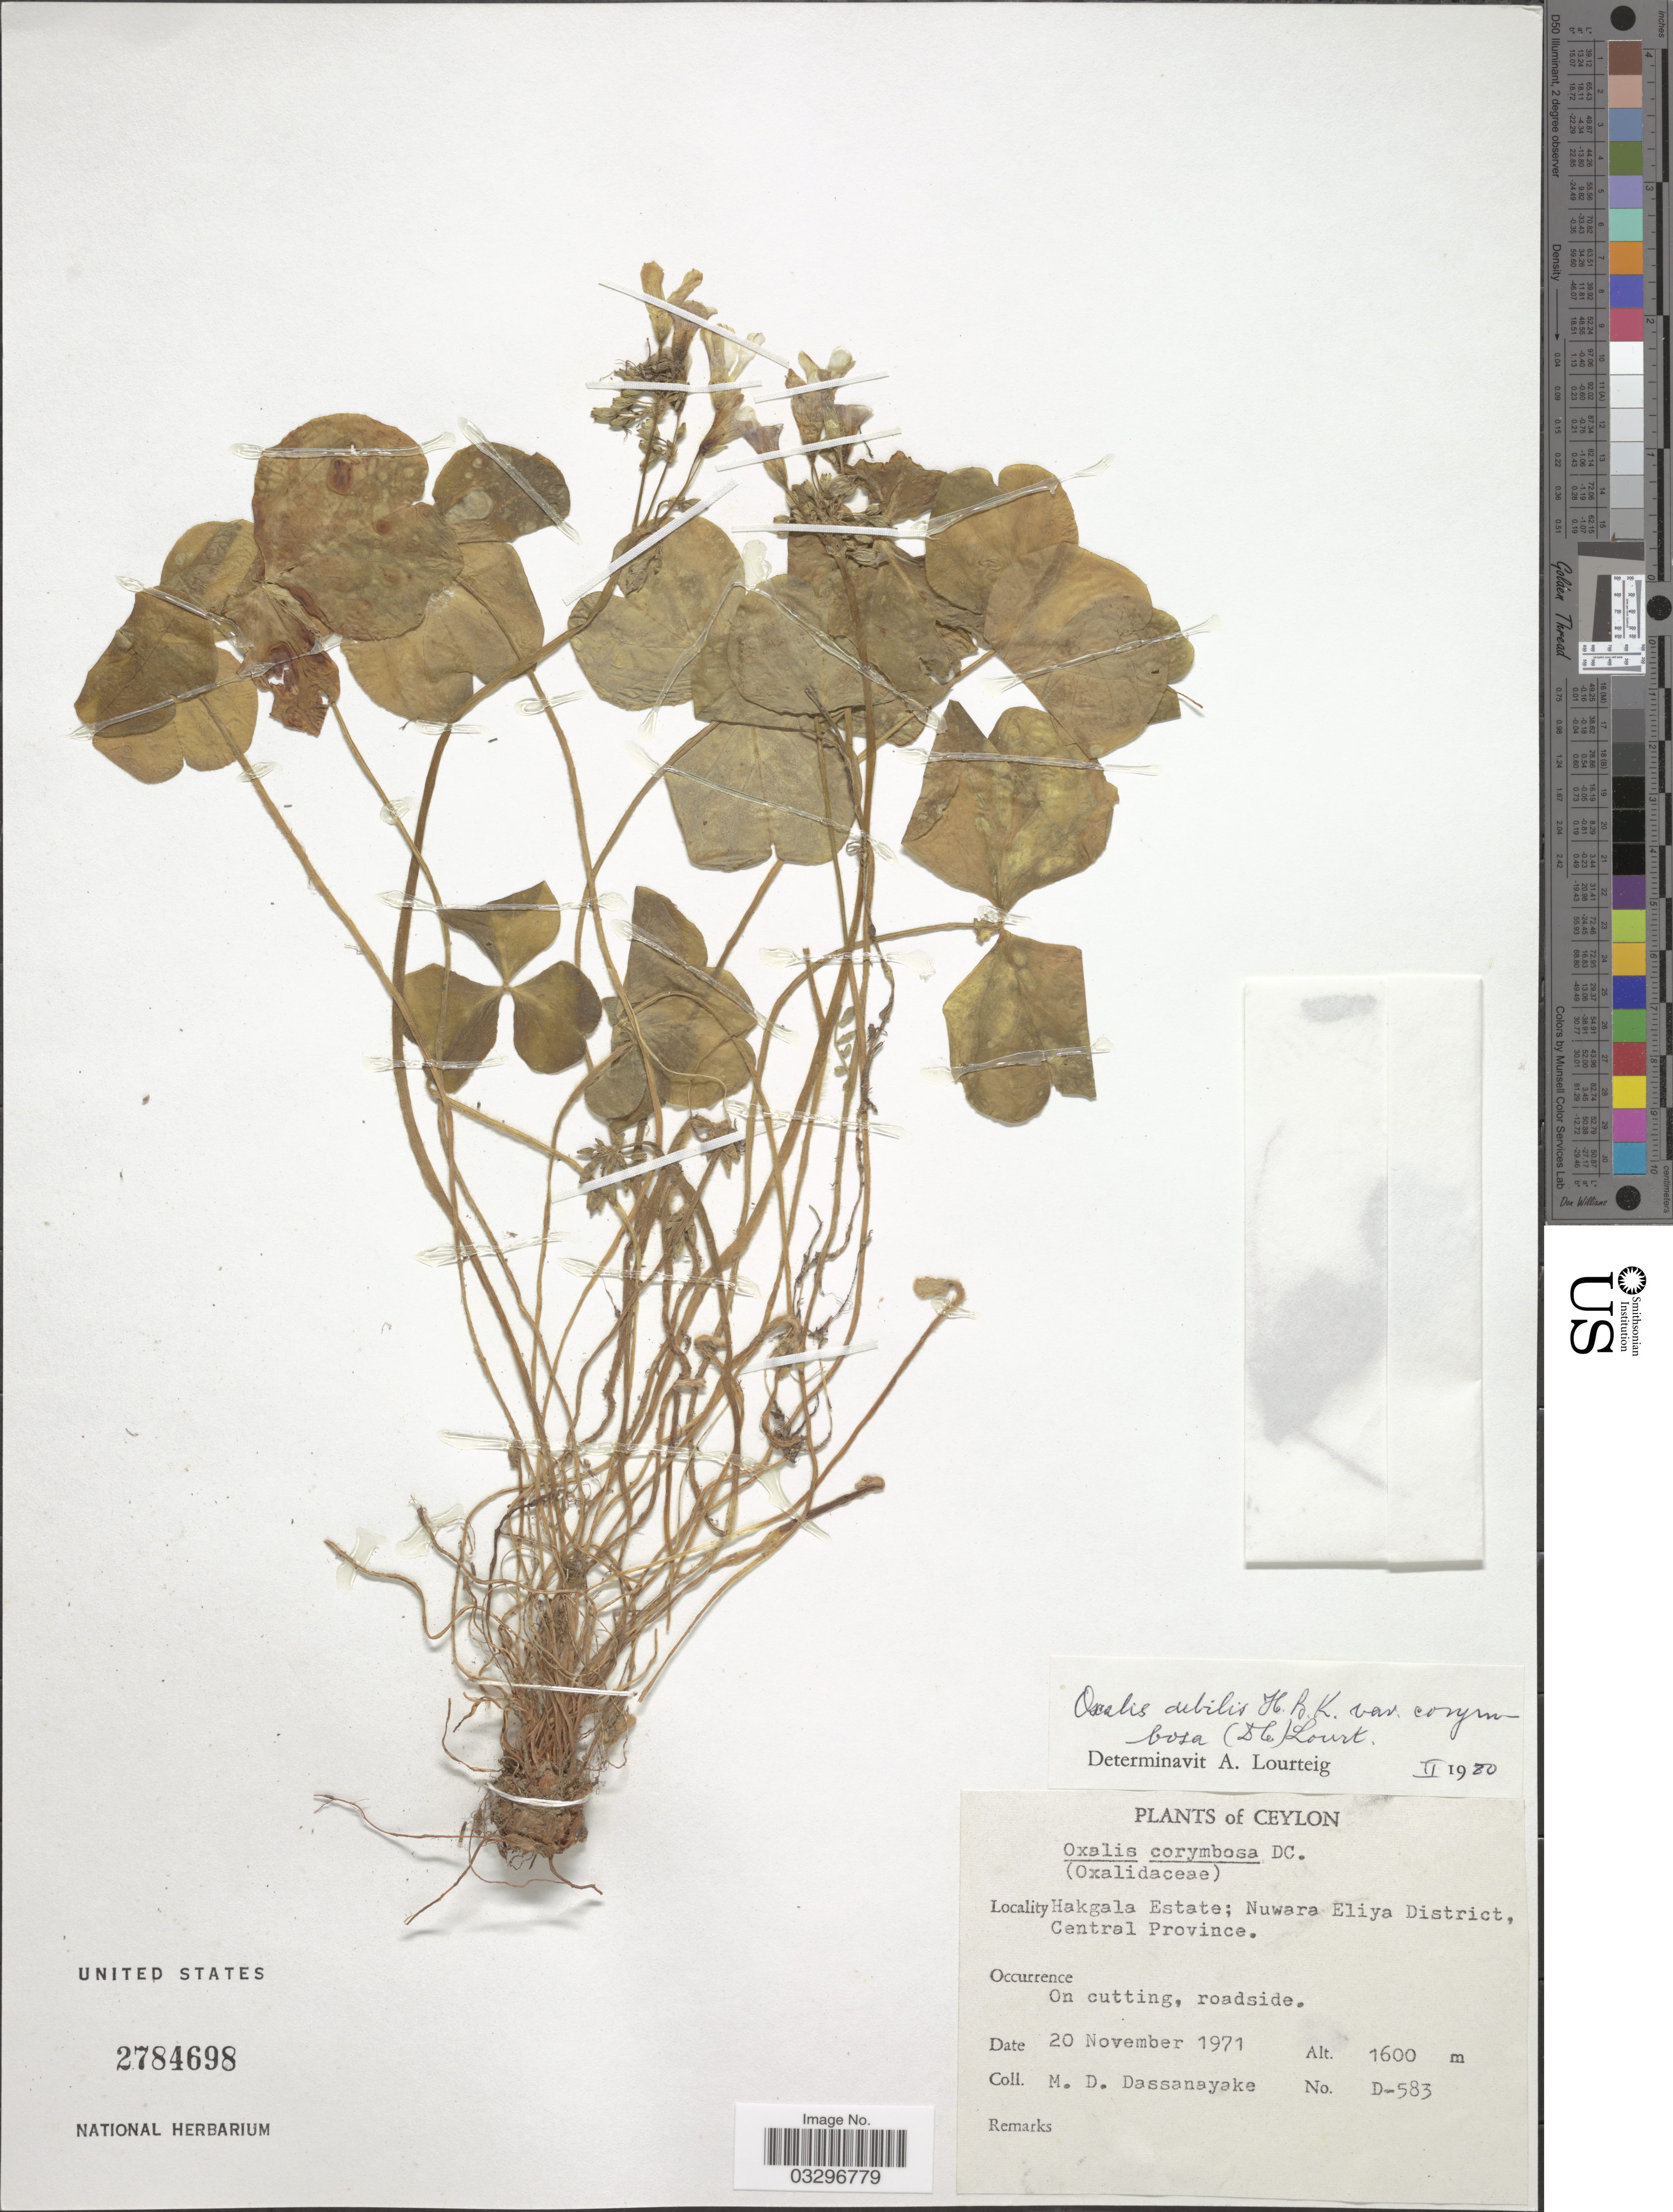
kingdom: Plantae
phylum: Tracheophyta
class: Magnoliopsida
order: Oxalidales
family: Oxalidaceae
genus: Oxalis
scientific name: Oxalis debilis var. corymbosa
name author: (DC.) Lourteig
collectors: M. D. Dassanayake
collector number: D-583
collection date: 1971-11-20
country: Sri Lanka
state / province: Central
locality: Ceylon, Hakgala Estate; Nuwara Eliya District.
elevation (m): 1600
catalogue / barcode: US 2784698